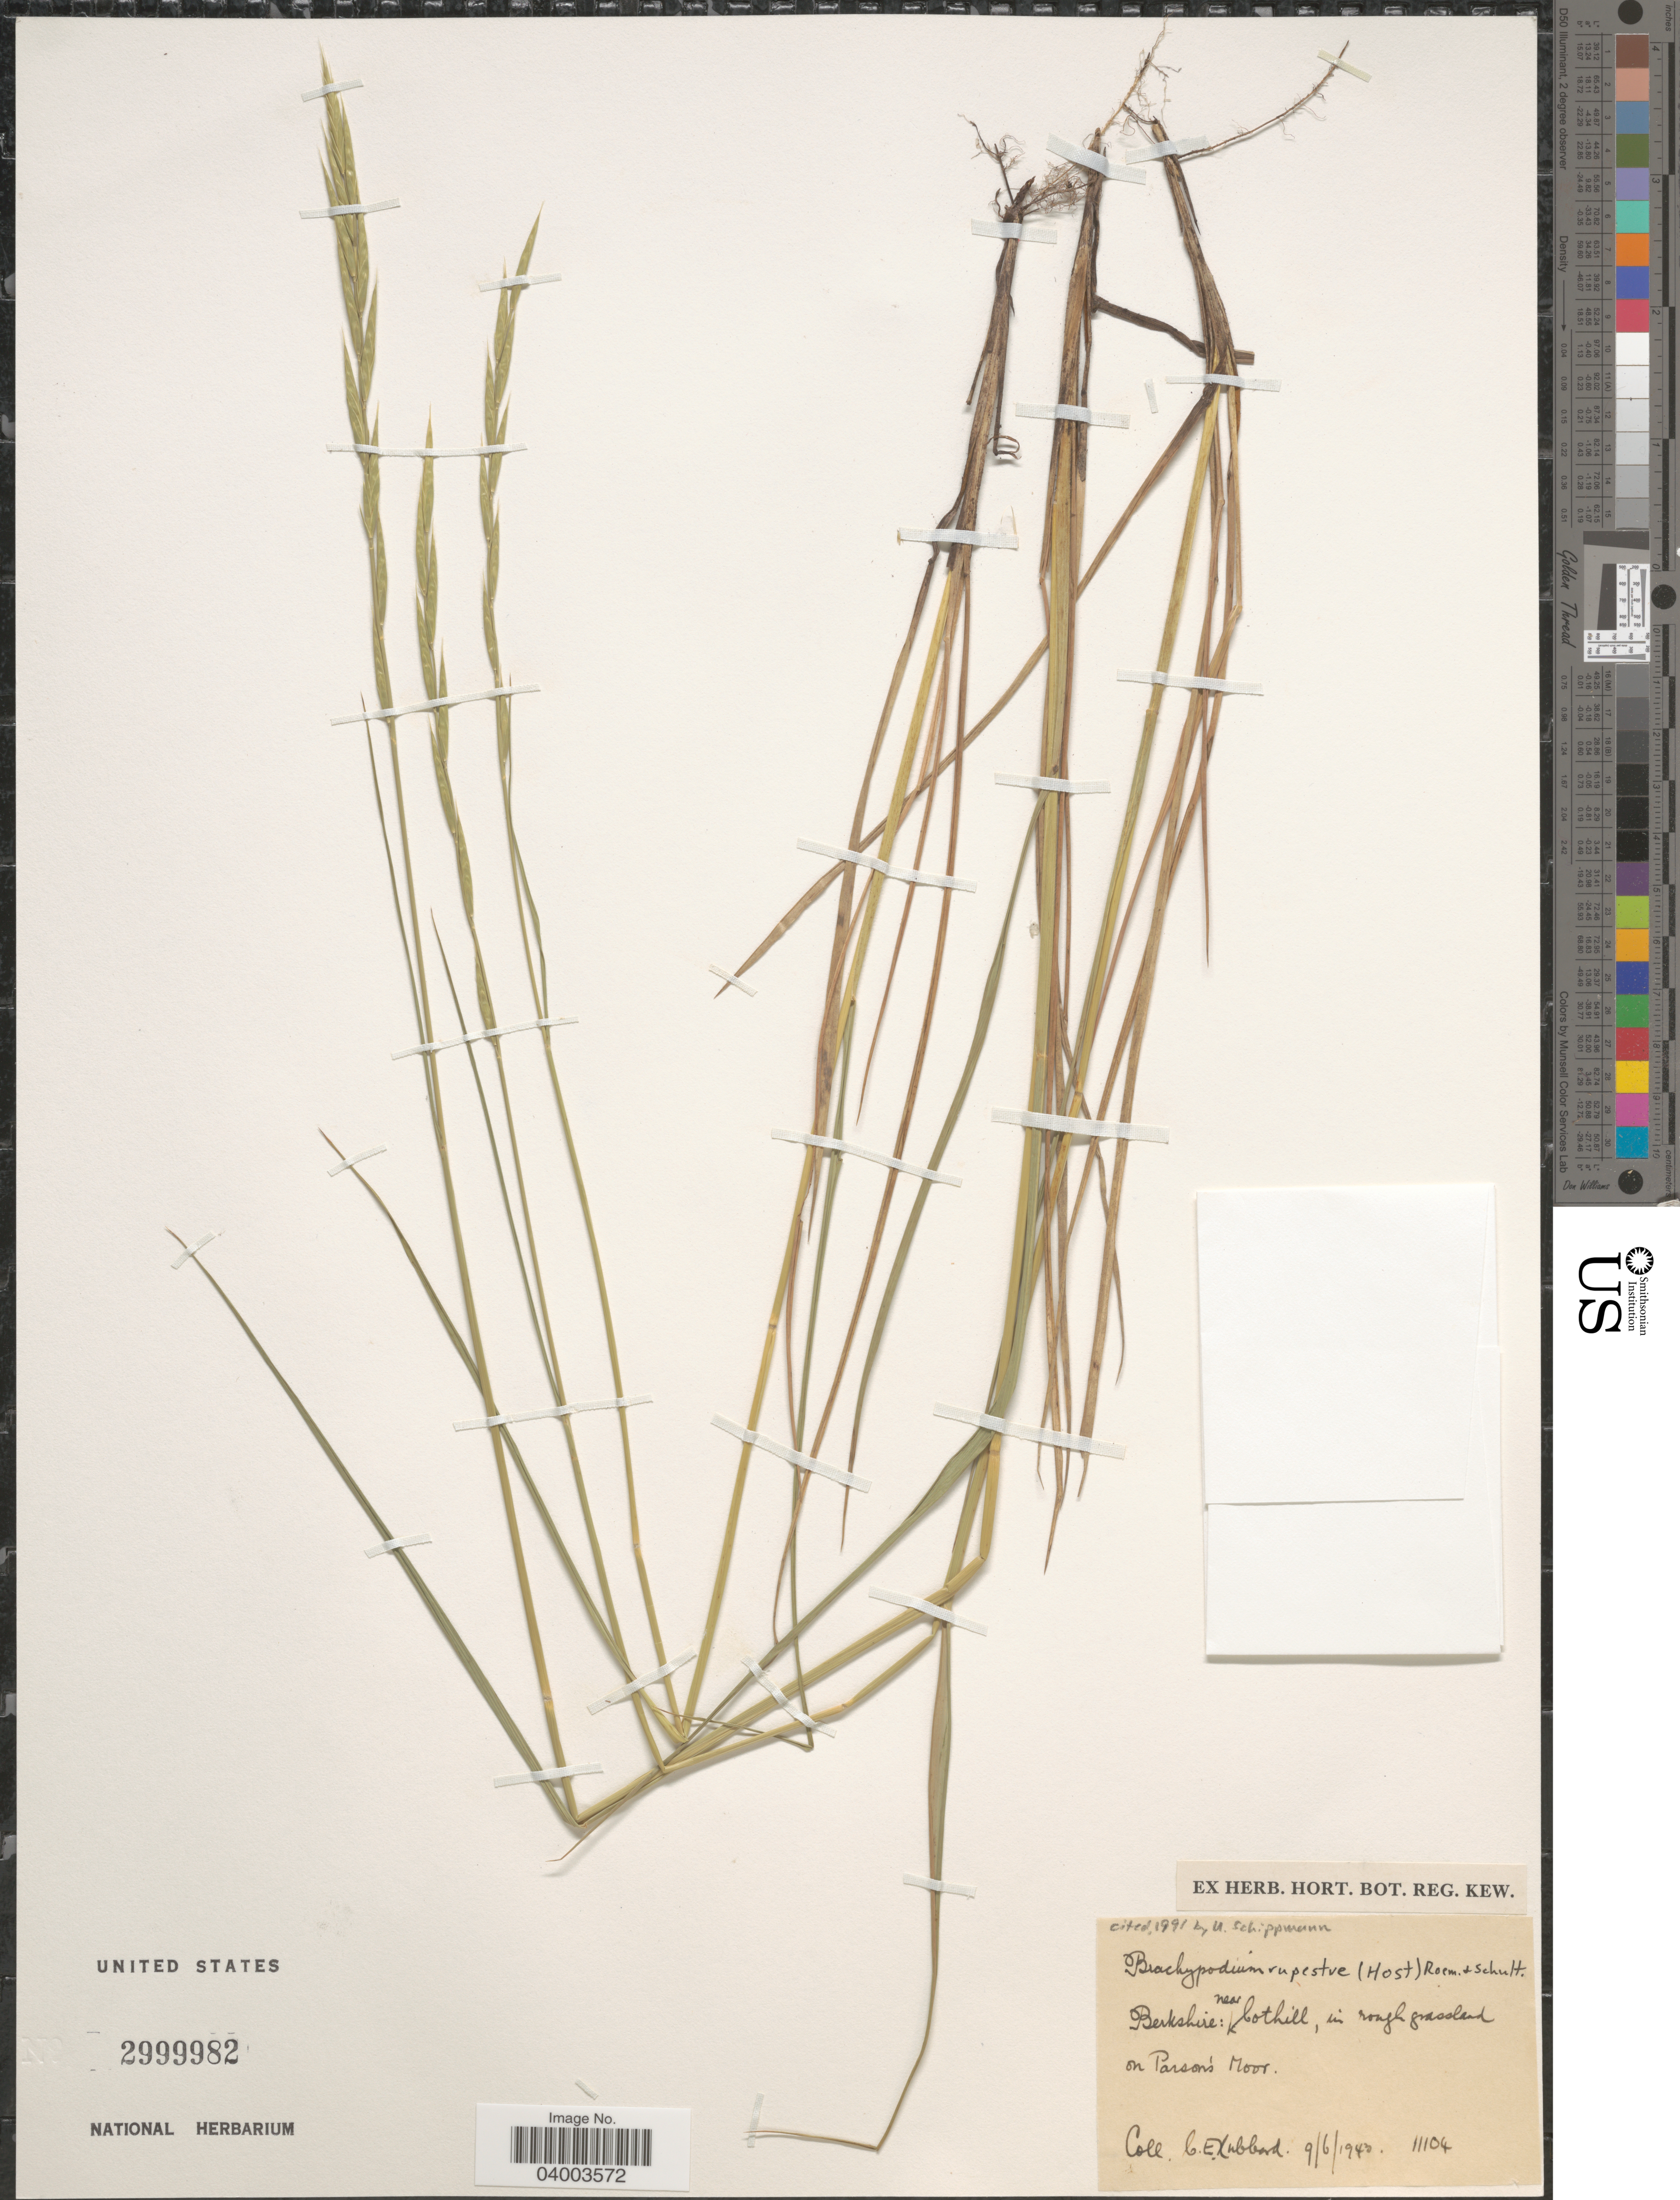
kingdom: Plantae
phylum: Tracheophyta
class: Liliopsida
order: Poales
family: Poaceae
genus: Brachypodium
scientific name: Brachypodium rupestre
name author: (Host) Roem. & Schult.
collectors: C. E. Hubbard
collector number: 11104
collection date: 1943-06-09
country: United Kingdom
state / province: England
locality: Berkshire: near Cothill, in rough grassland on Parson's Moor.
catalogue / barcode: US 2999982